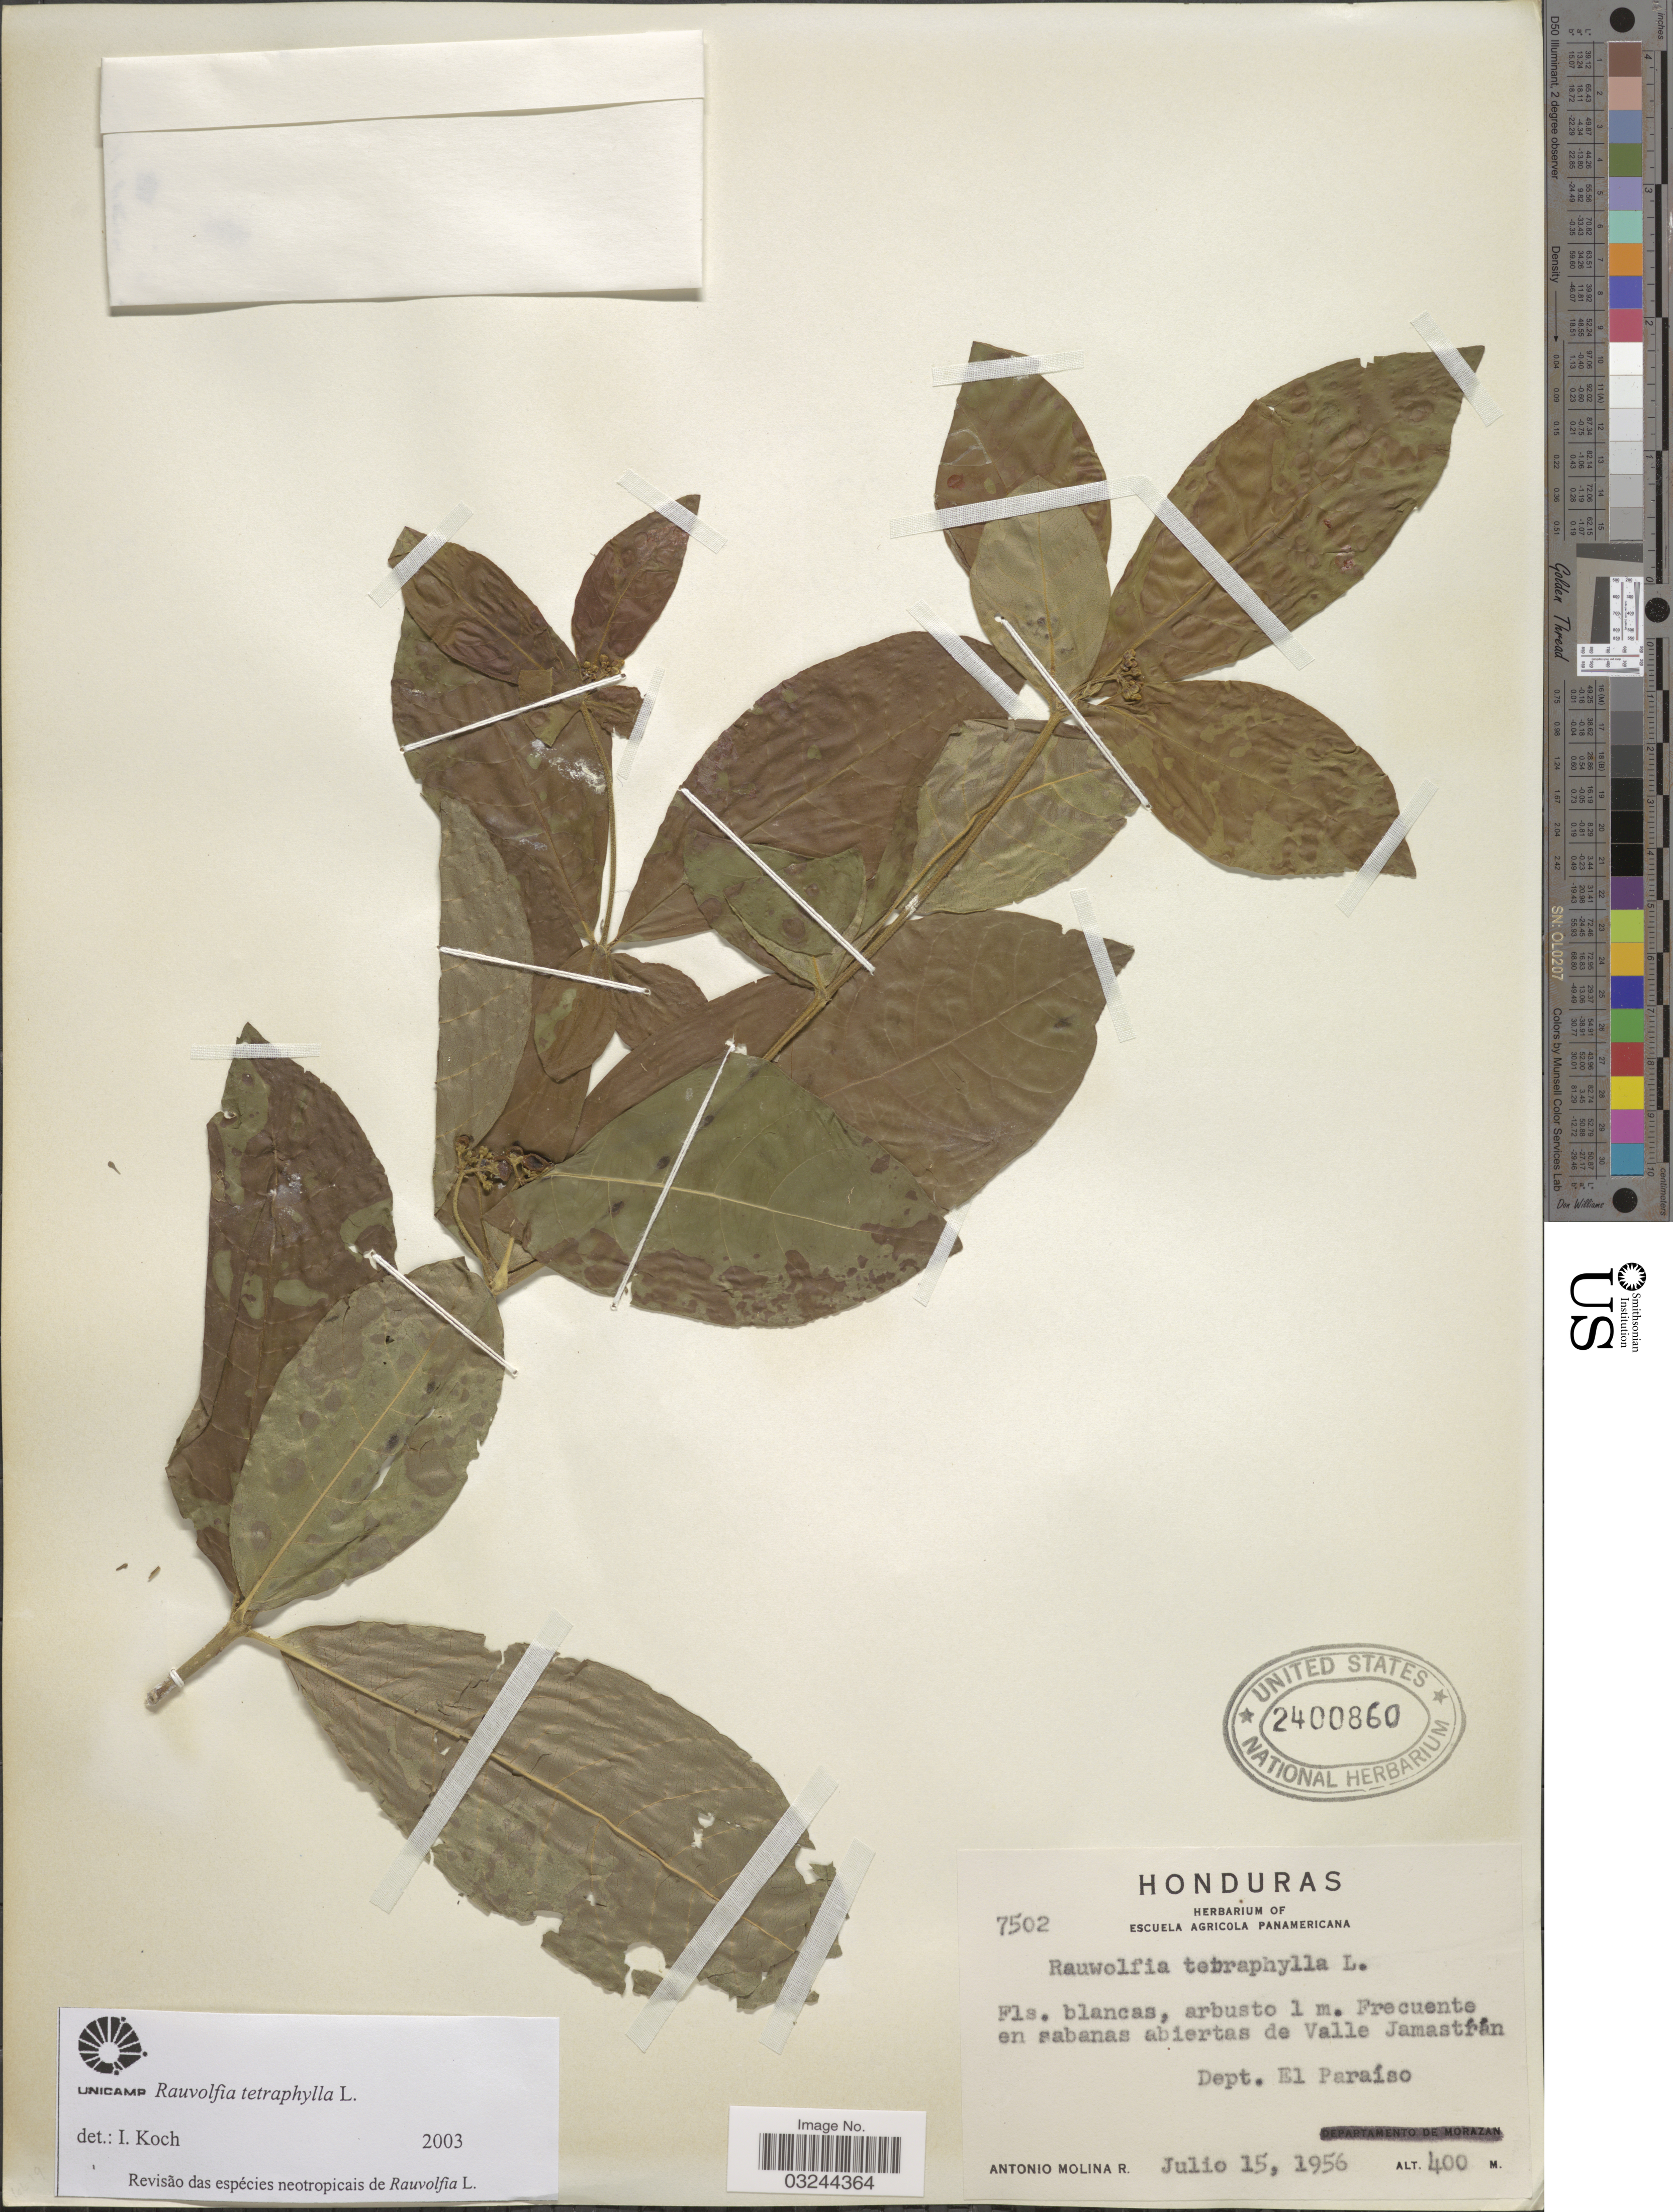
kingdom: Plantae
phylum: Tracheophyta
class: Magnoliopsida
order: Gentianales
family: Apocynaceae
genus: Rauvolfia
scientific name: Rauvolfia tetraphylla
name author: L.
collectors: A. Molina R.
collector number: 7502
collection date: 1956-07-15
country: Honduras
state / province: El Paraíso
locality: Frecuente en sabanas abiertas de Valle Jamastrán, Dept. El Paraíso.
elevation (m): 400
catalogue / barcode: US 2400860